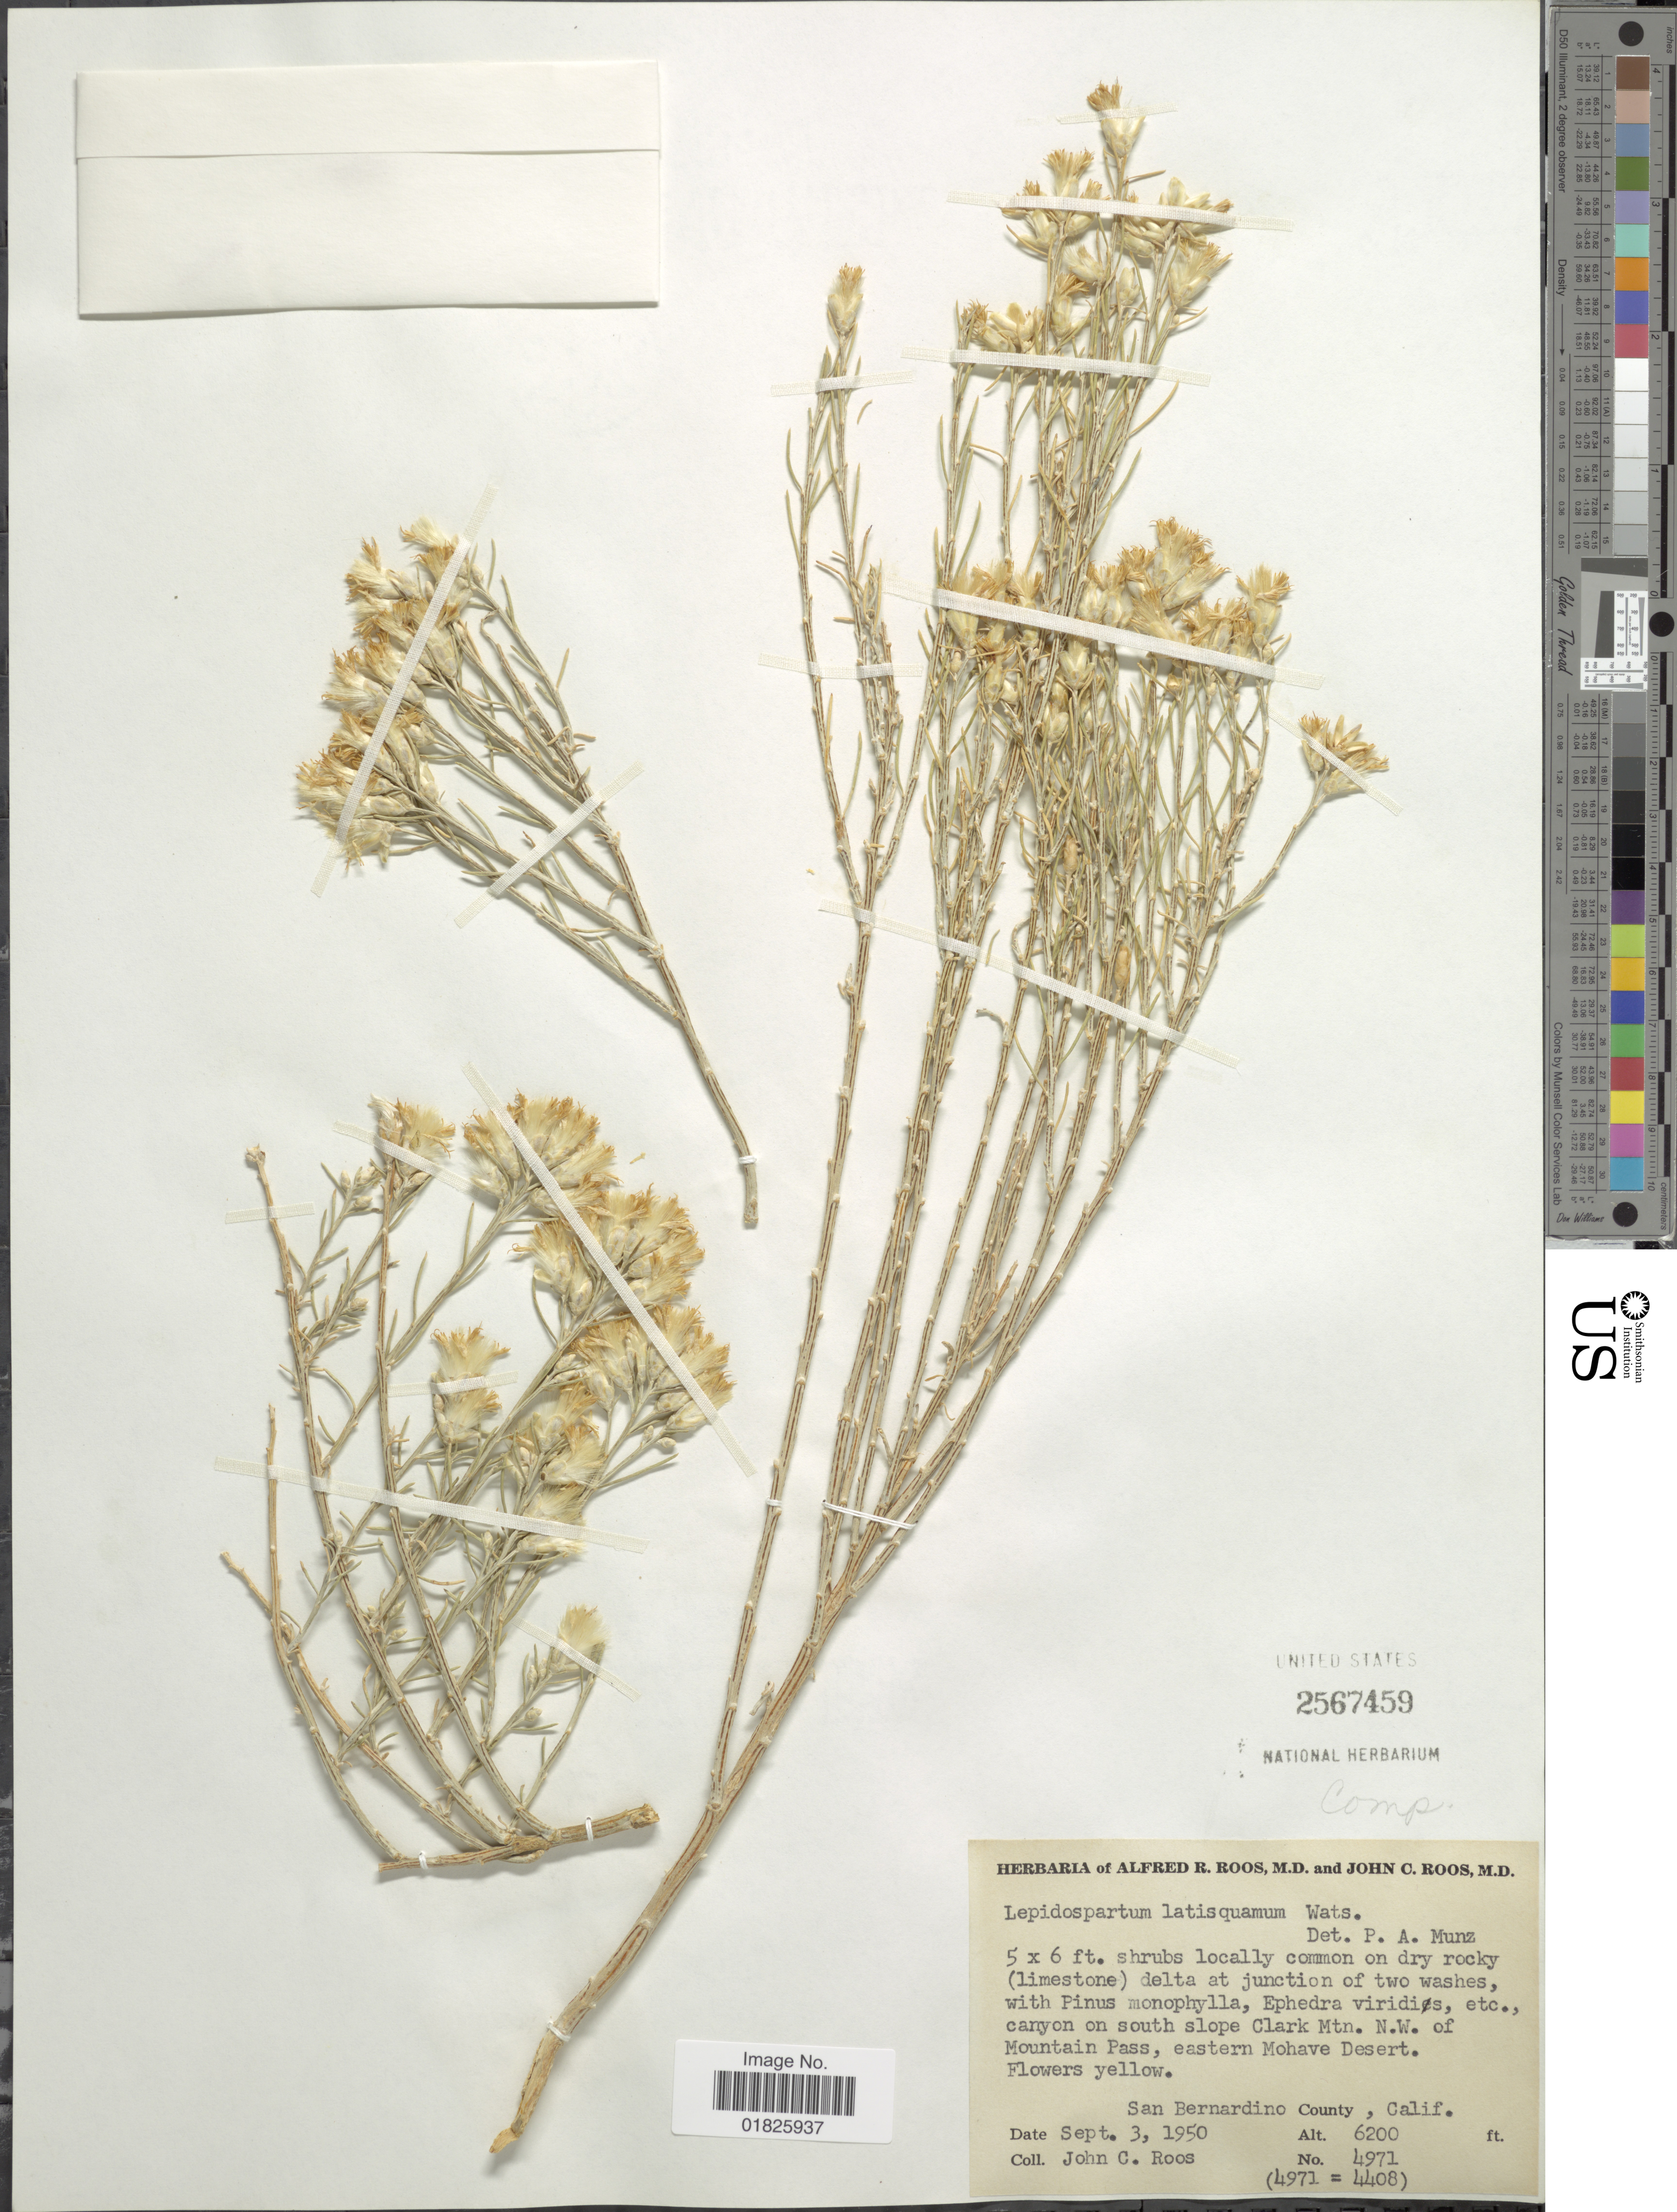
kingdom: Plantae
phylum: Tracheophyta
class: Magnoliopsida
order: Asterales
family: Asteraceae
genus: Lepidospartum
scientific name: Lepidospartum latisquamum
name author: S. Watson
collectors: J. C. Roos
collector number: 4971/4408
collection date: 1950-09-03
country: United States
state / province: California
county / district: San Bernardino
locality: South slope Clark Mtn., N. W. of Mountain Pass, eastern Mohave Desert, San Bernardino County, Calif.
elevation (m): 1890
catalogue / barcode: US 2567459